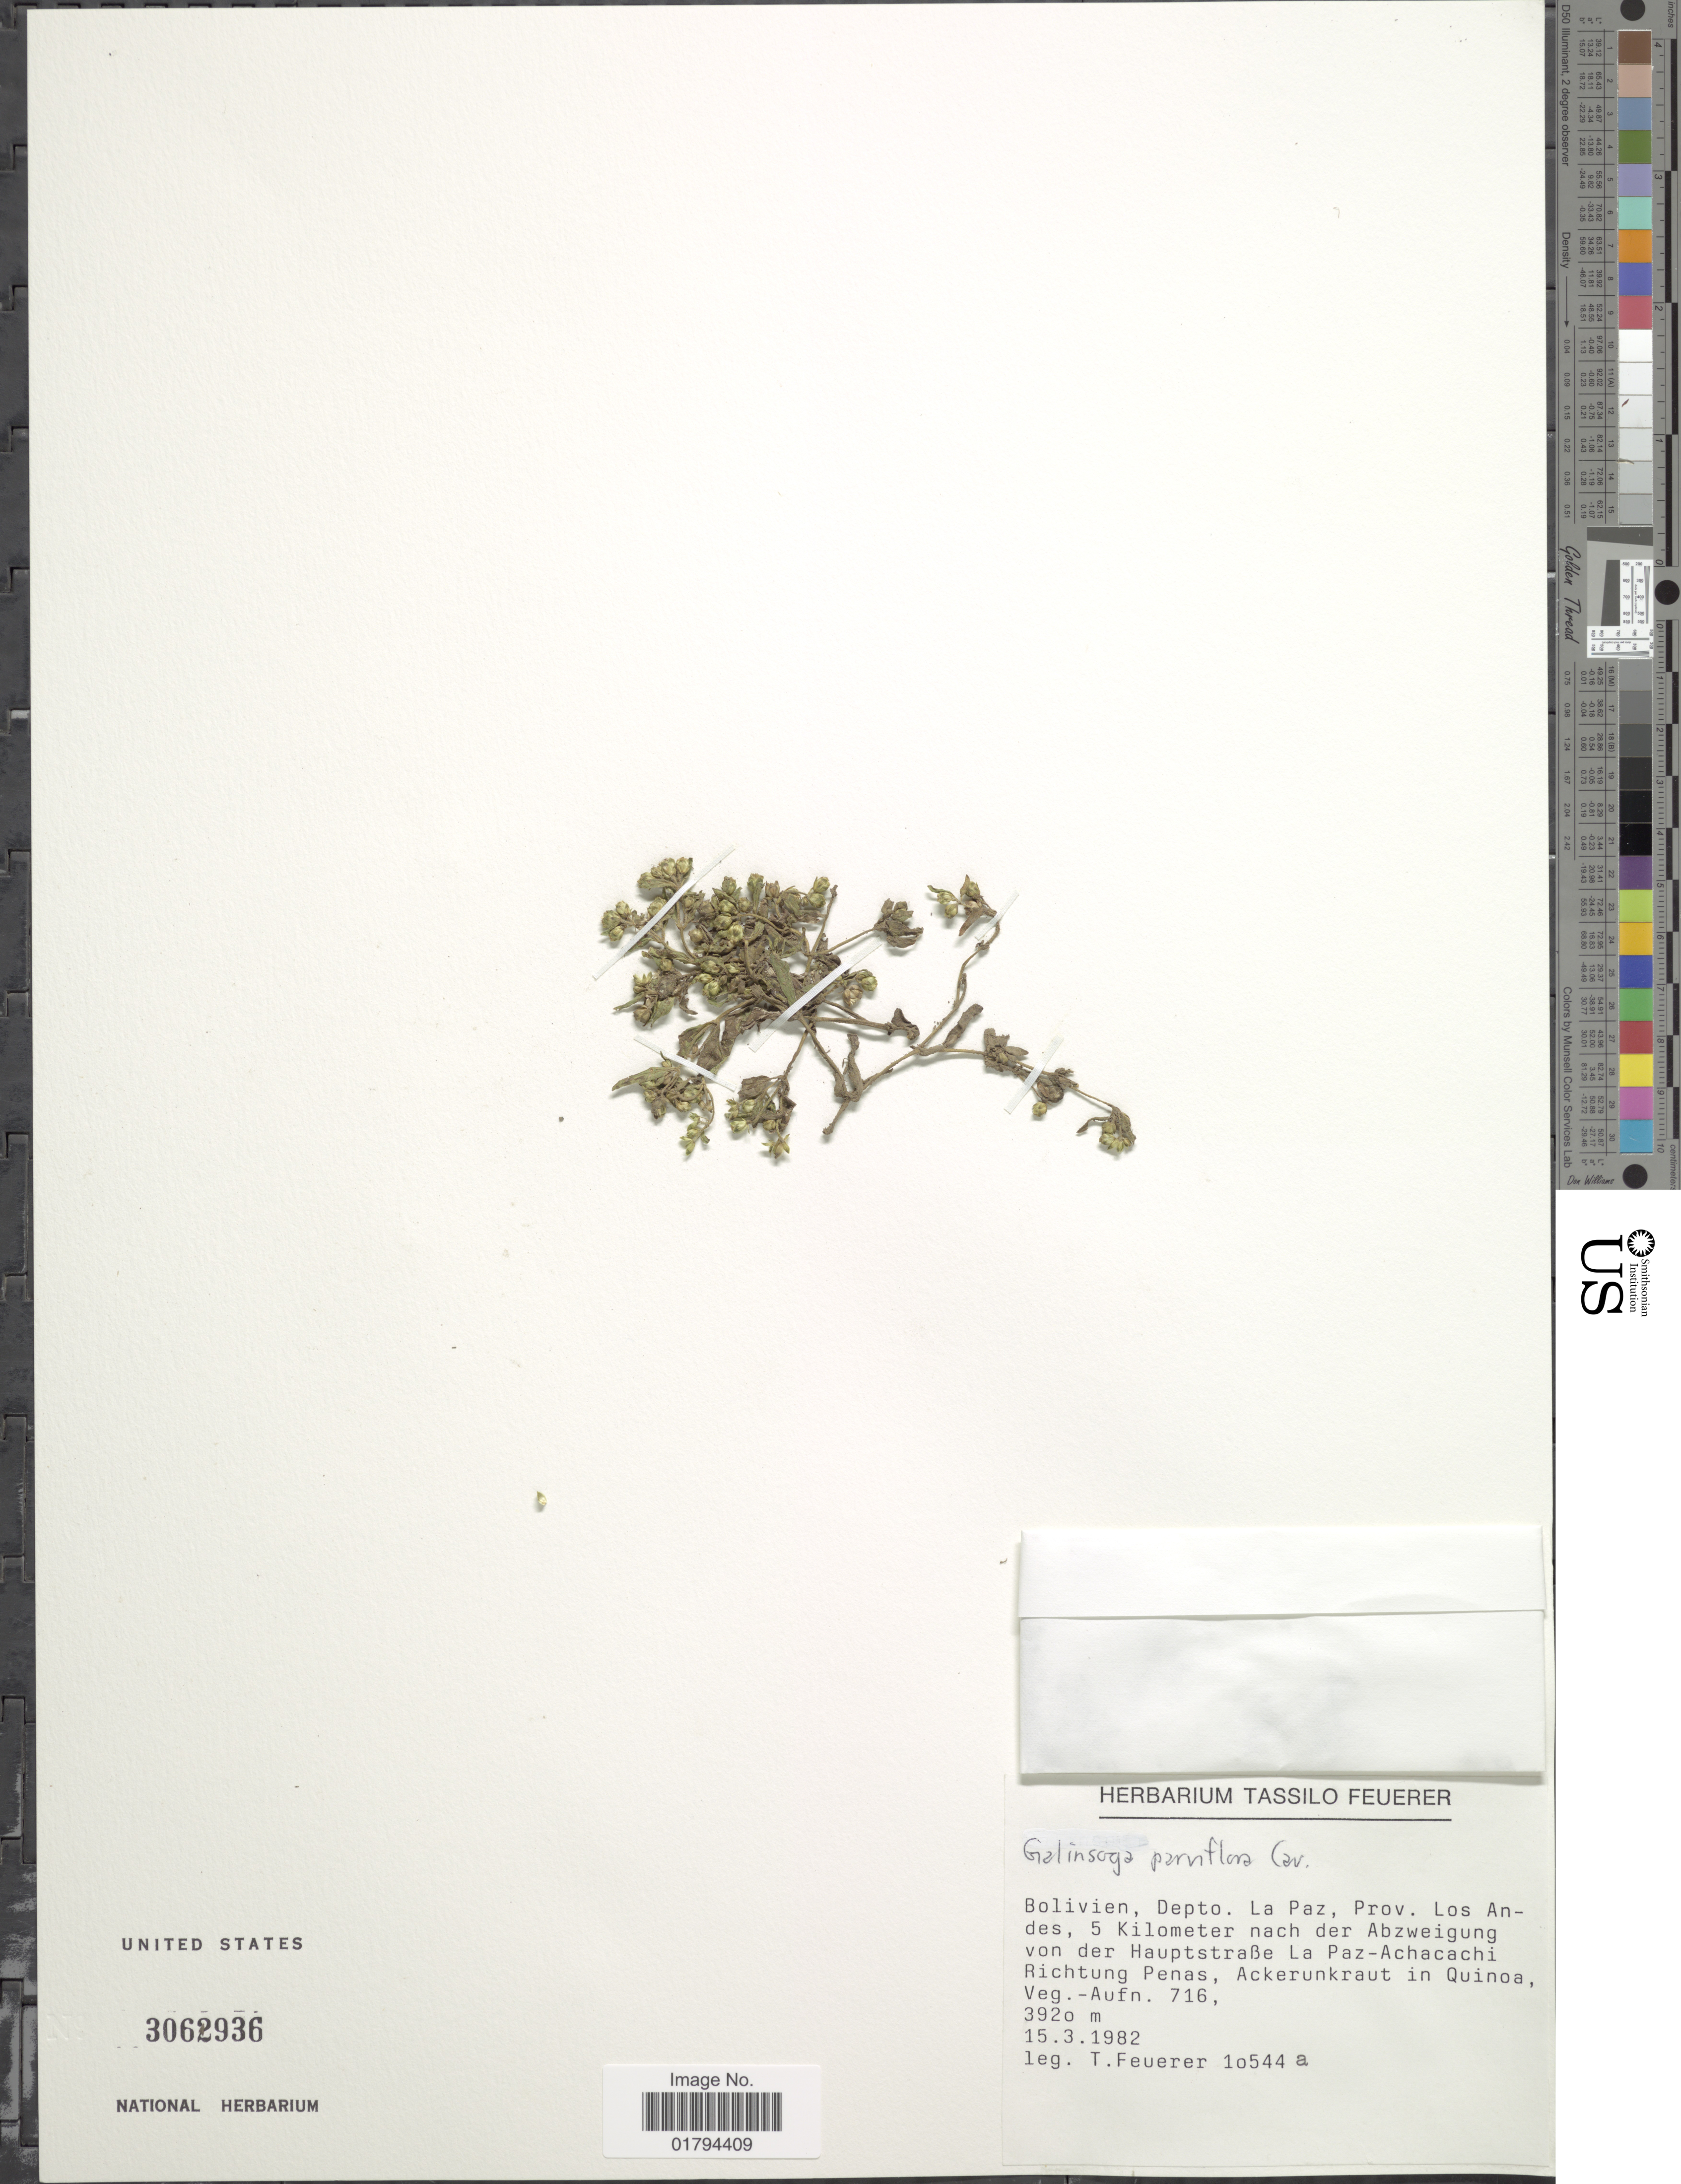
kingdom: Plantae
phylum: Tracheophyta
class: Magnoliopsida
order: Asterales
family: Asteraceae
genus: Galinsoga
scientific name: Galinsoga parviflora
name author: Cav.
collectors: T. Feuerer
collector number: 1o544a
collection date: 1982-03-15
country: Bolivia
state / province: La Paz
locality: Prov. Los Andes, 5 Kilometer nach der Abzweigung von der Hauptstraße La Paz-Achacachi Richtung Penas, Ackerunkraut in Quinoa, Veg.-Aufn. 716.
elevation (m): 3920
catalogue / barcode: US 3062936